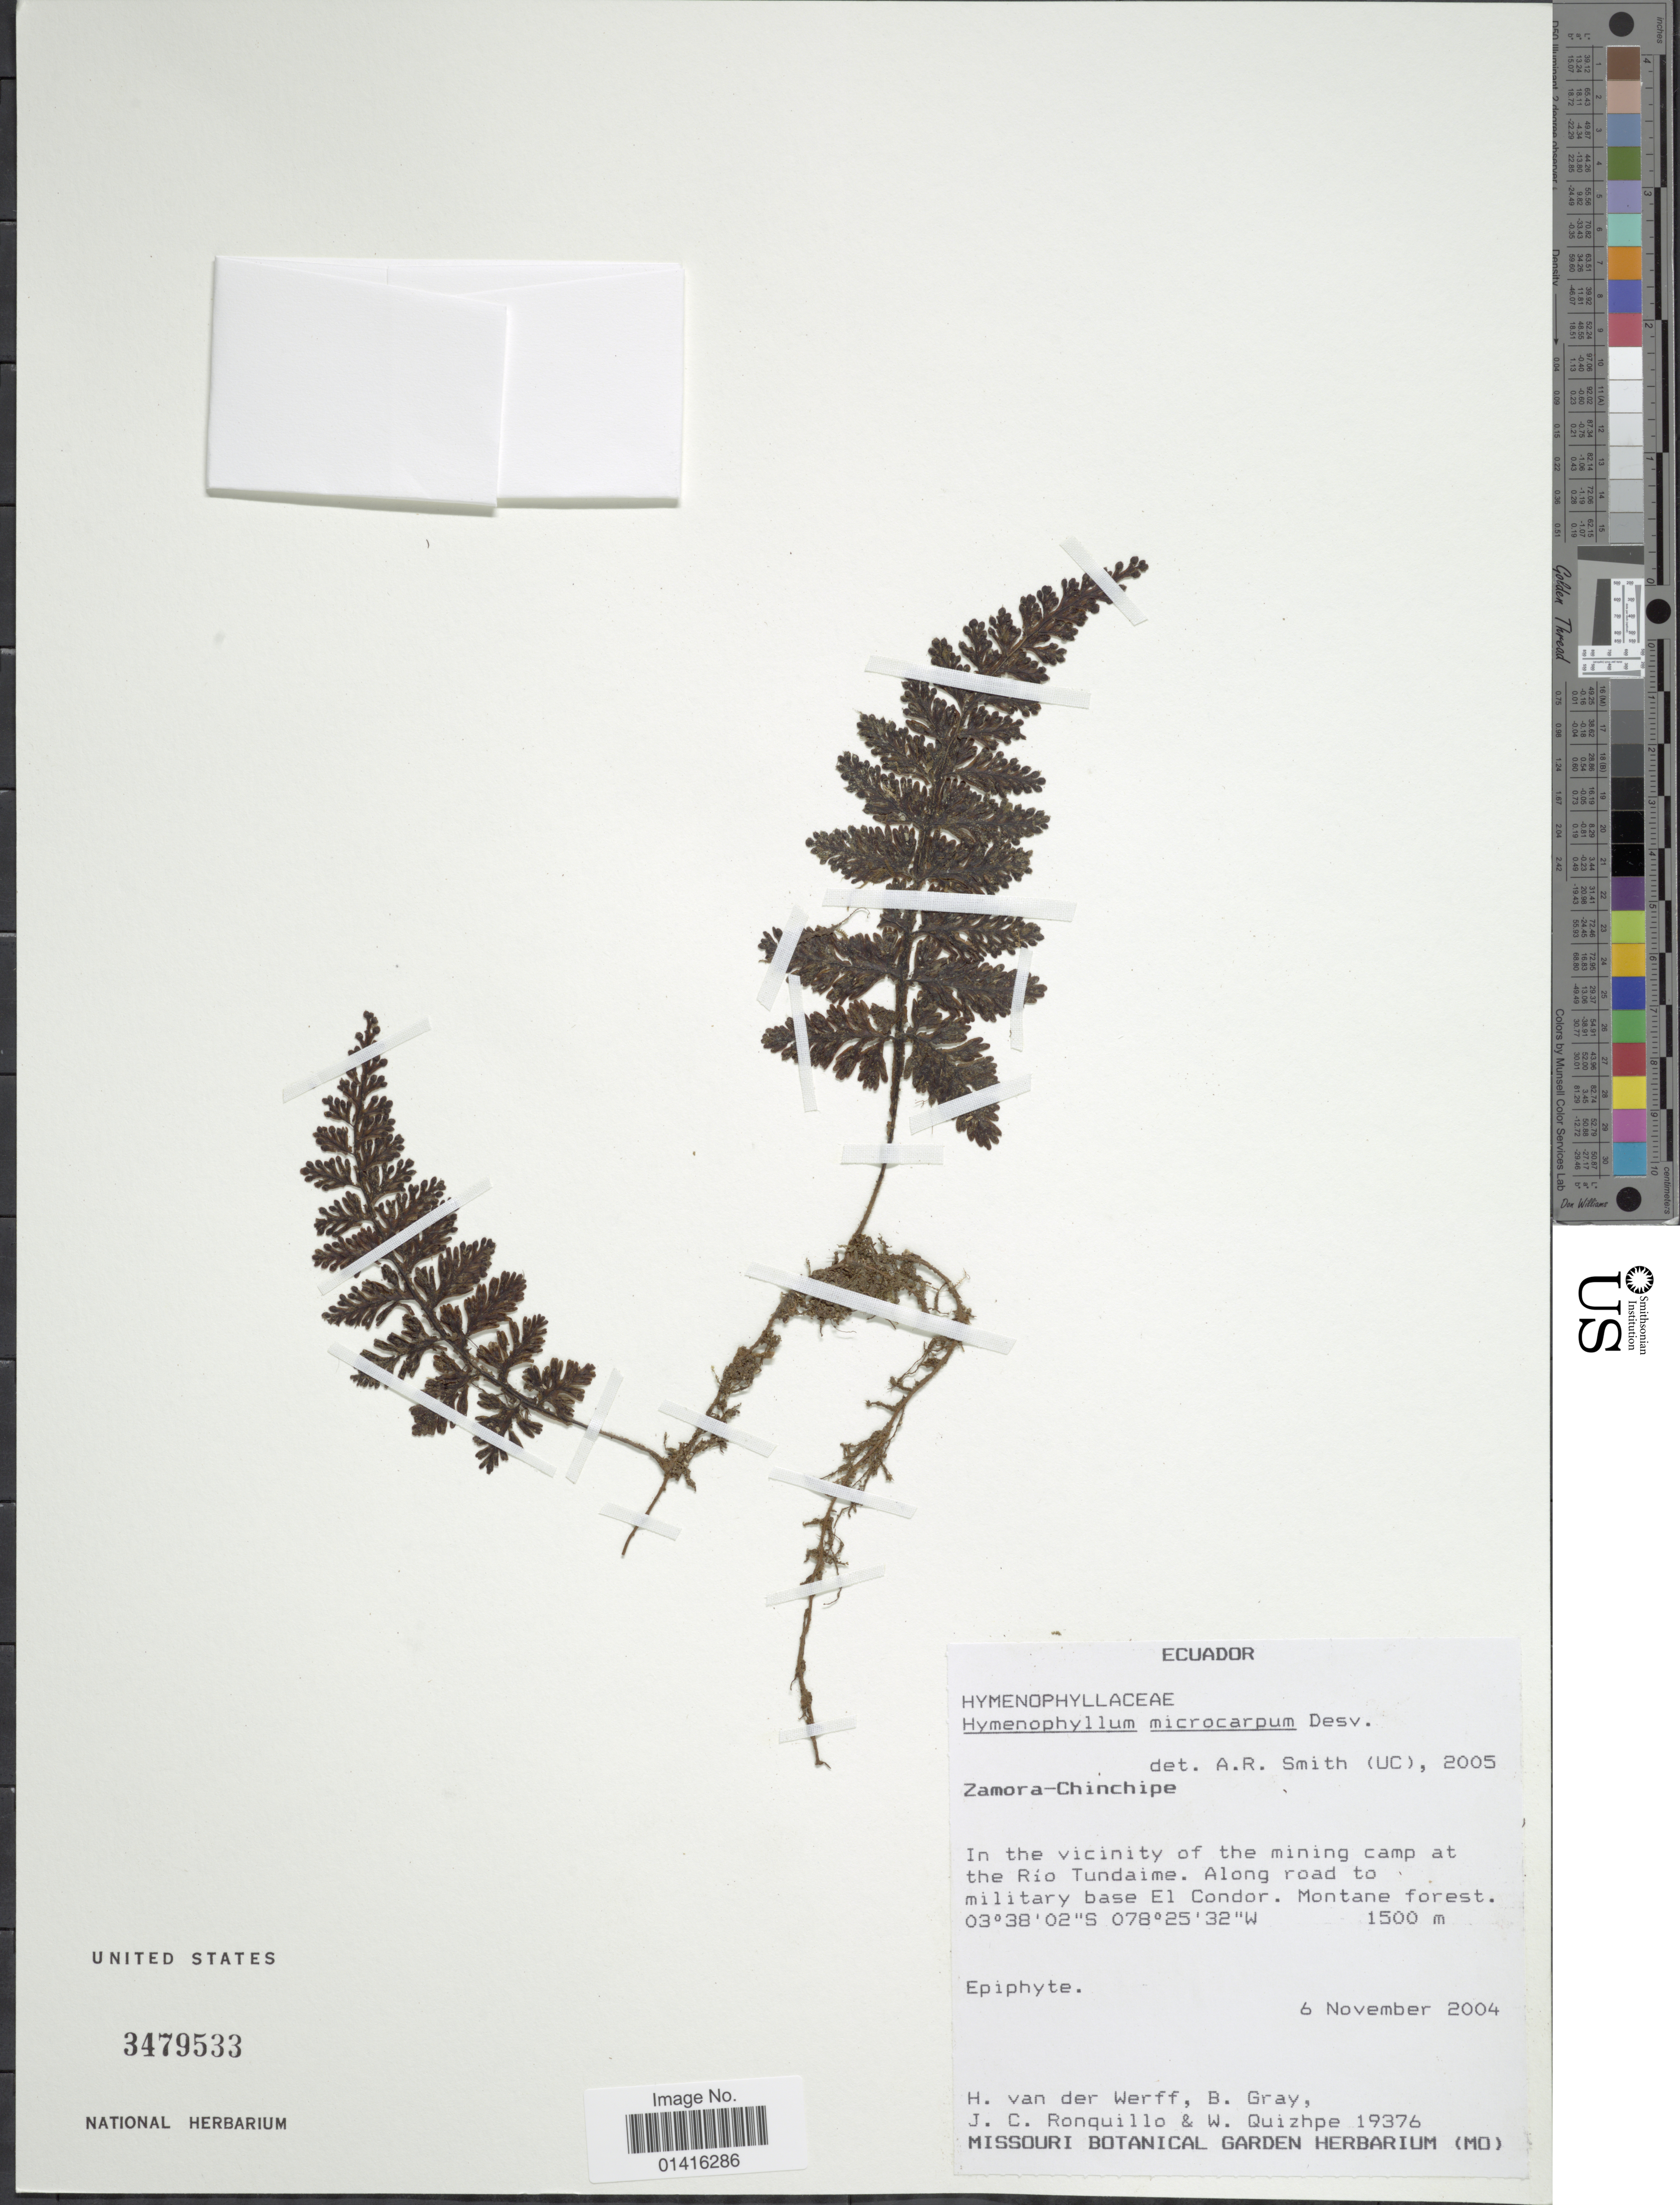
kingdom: Plantae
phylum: Tracheophyta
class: Polypodiopsida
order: Hymenophyllales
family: Hymenophyllaceae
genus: Hymenophyllum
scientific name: Hymenophyllum microcarpum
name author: (Desv.) Lellinger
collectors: H. van der Werff, B. Gray, J. Ronquillo & W. Quizhpe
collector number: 19376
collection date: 2004-11-06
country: Ecuador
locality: Zamora-Chinchipe, in the vicinity of the mining camp at the Río Tundaime, along road to military base El Condor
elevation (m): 1500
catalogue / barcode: US 3479533